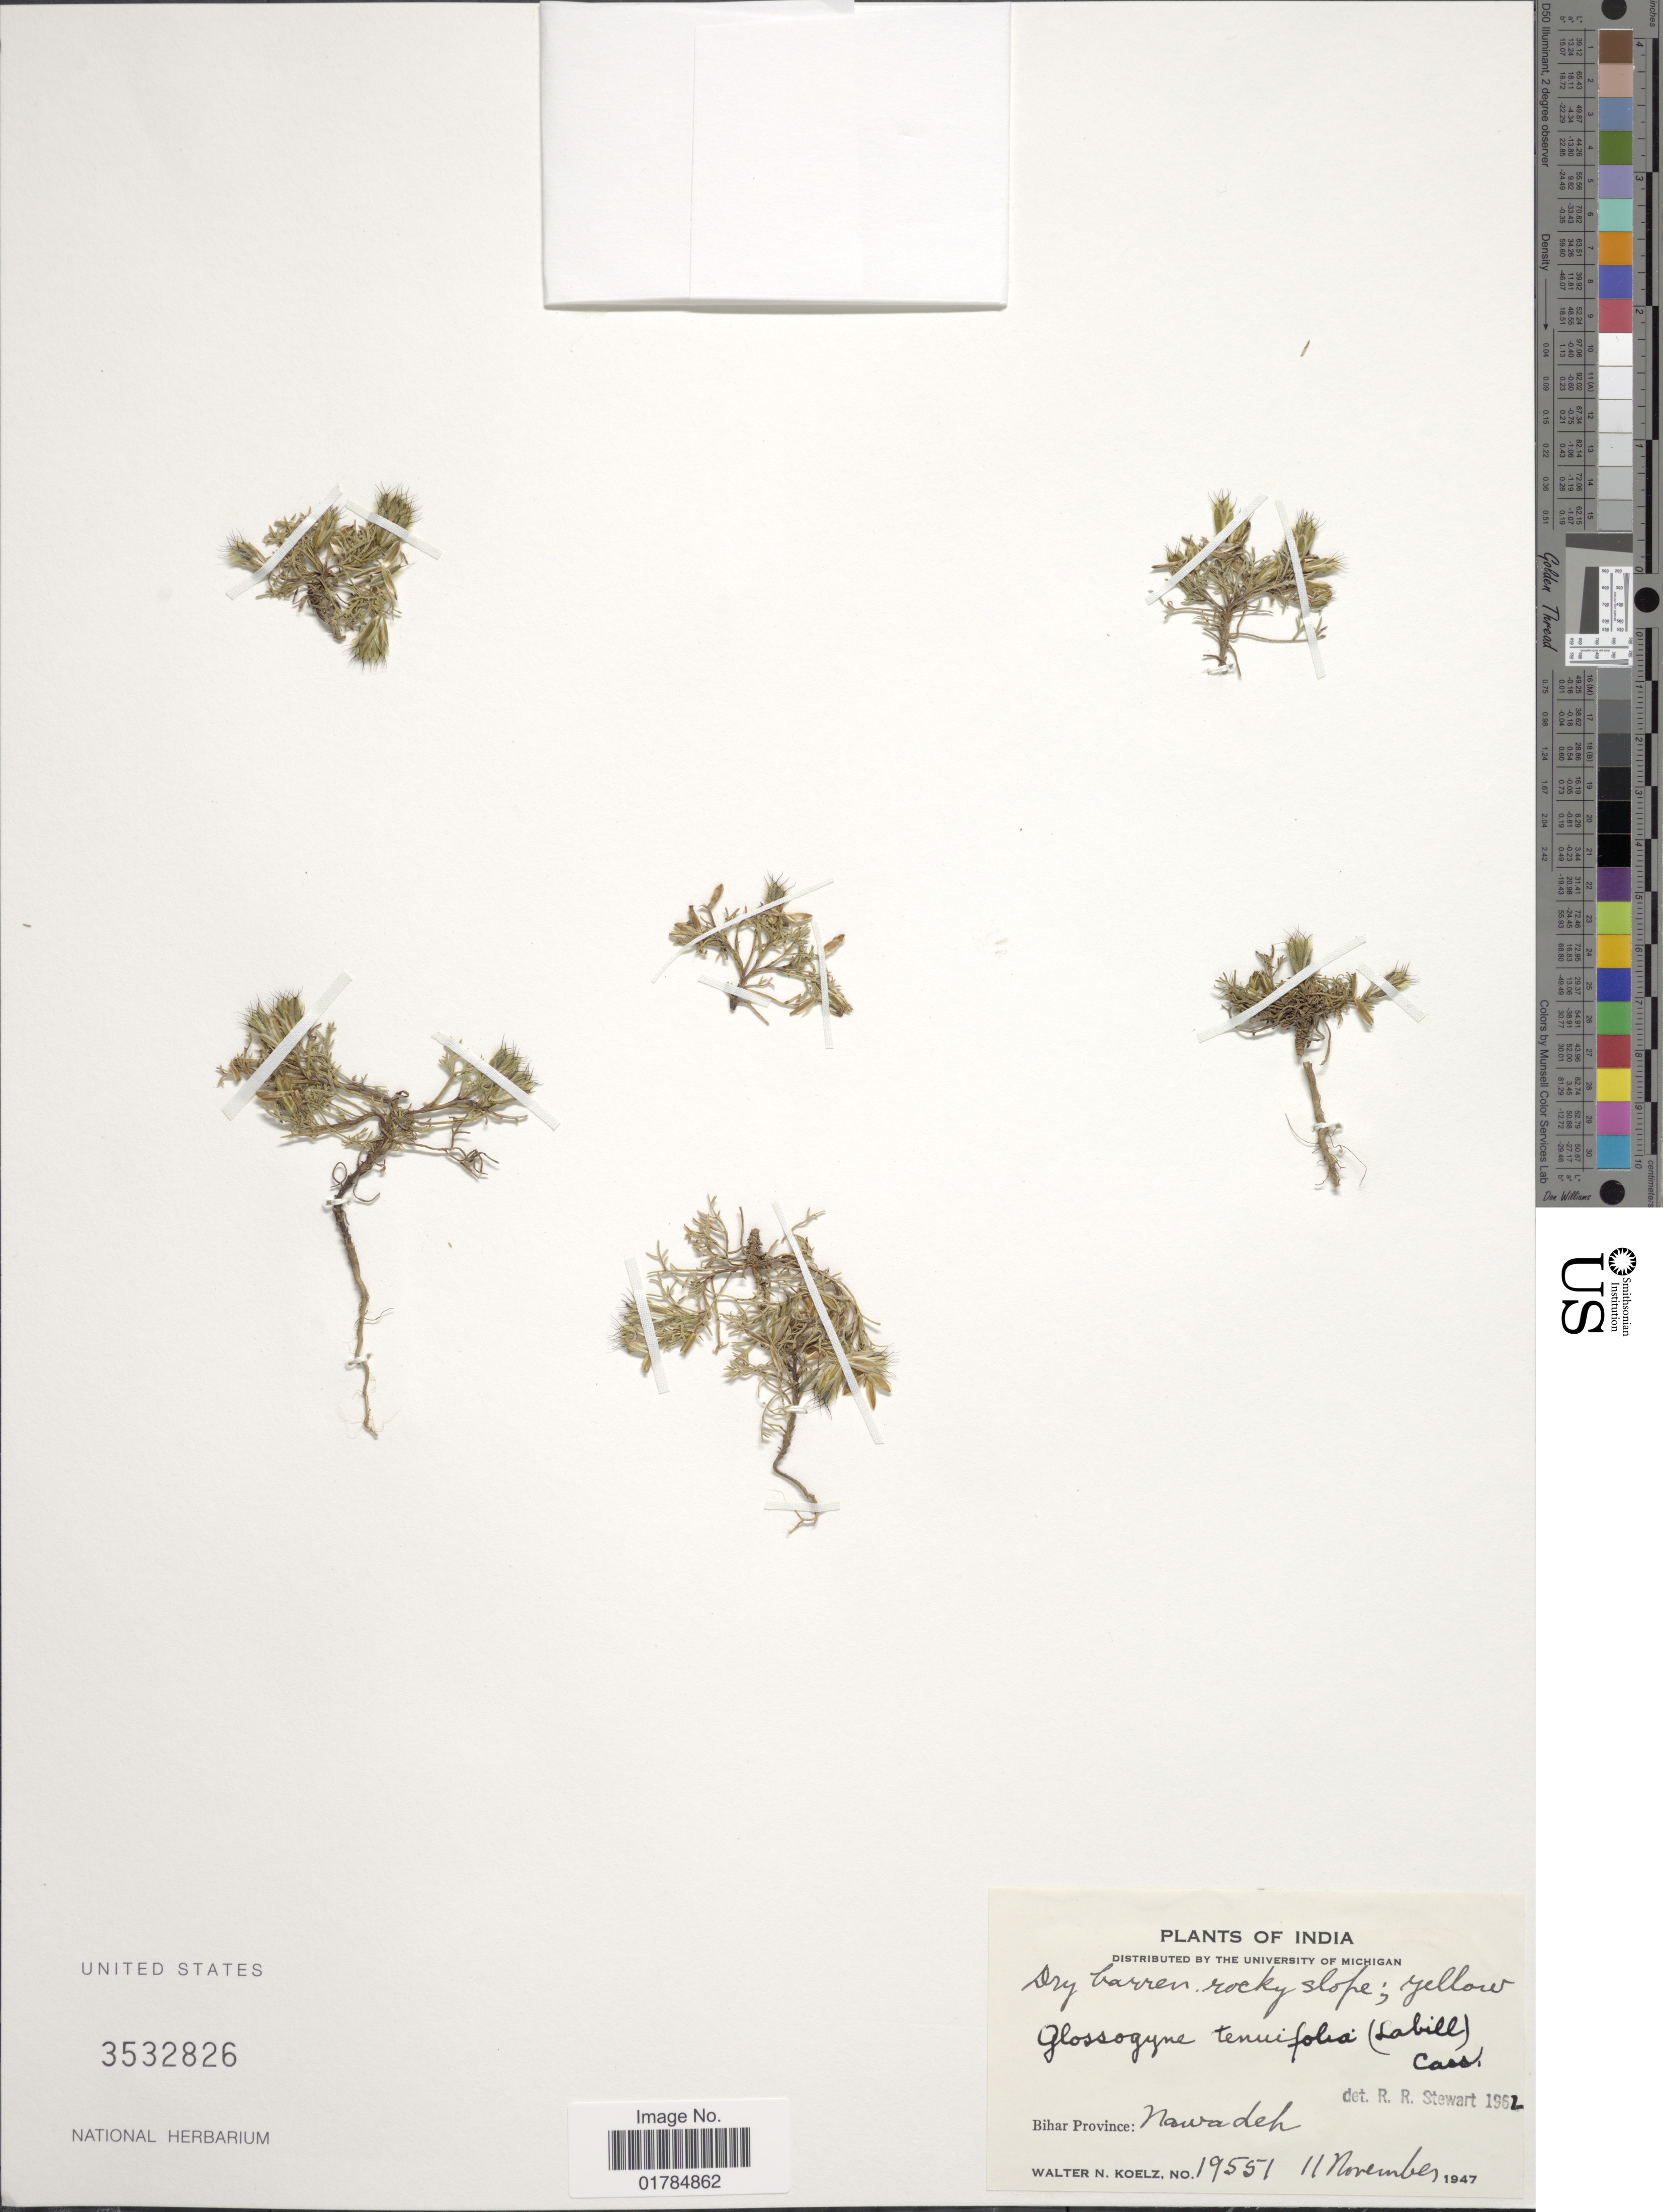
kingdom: Plantae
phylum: Tracheophyta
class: Magnoliopsida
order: Asterales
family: Asteraceae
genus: Glossogyne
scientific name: Glossogyne tenuifolia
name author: (Labill.)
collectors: W. N. Koelz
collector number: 19551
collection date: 1947-11-11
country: India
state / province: Bihar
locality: Nawadeh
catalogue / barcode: US 3532826